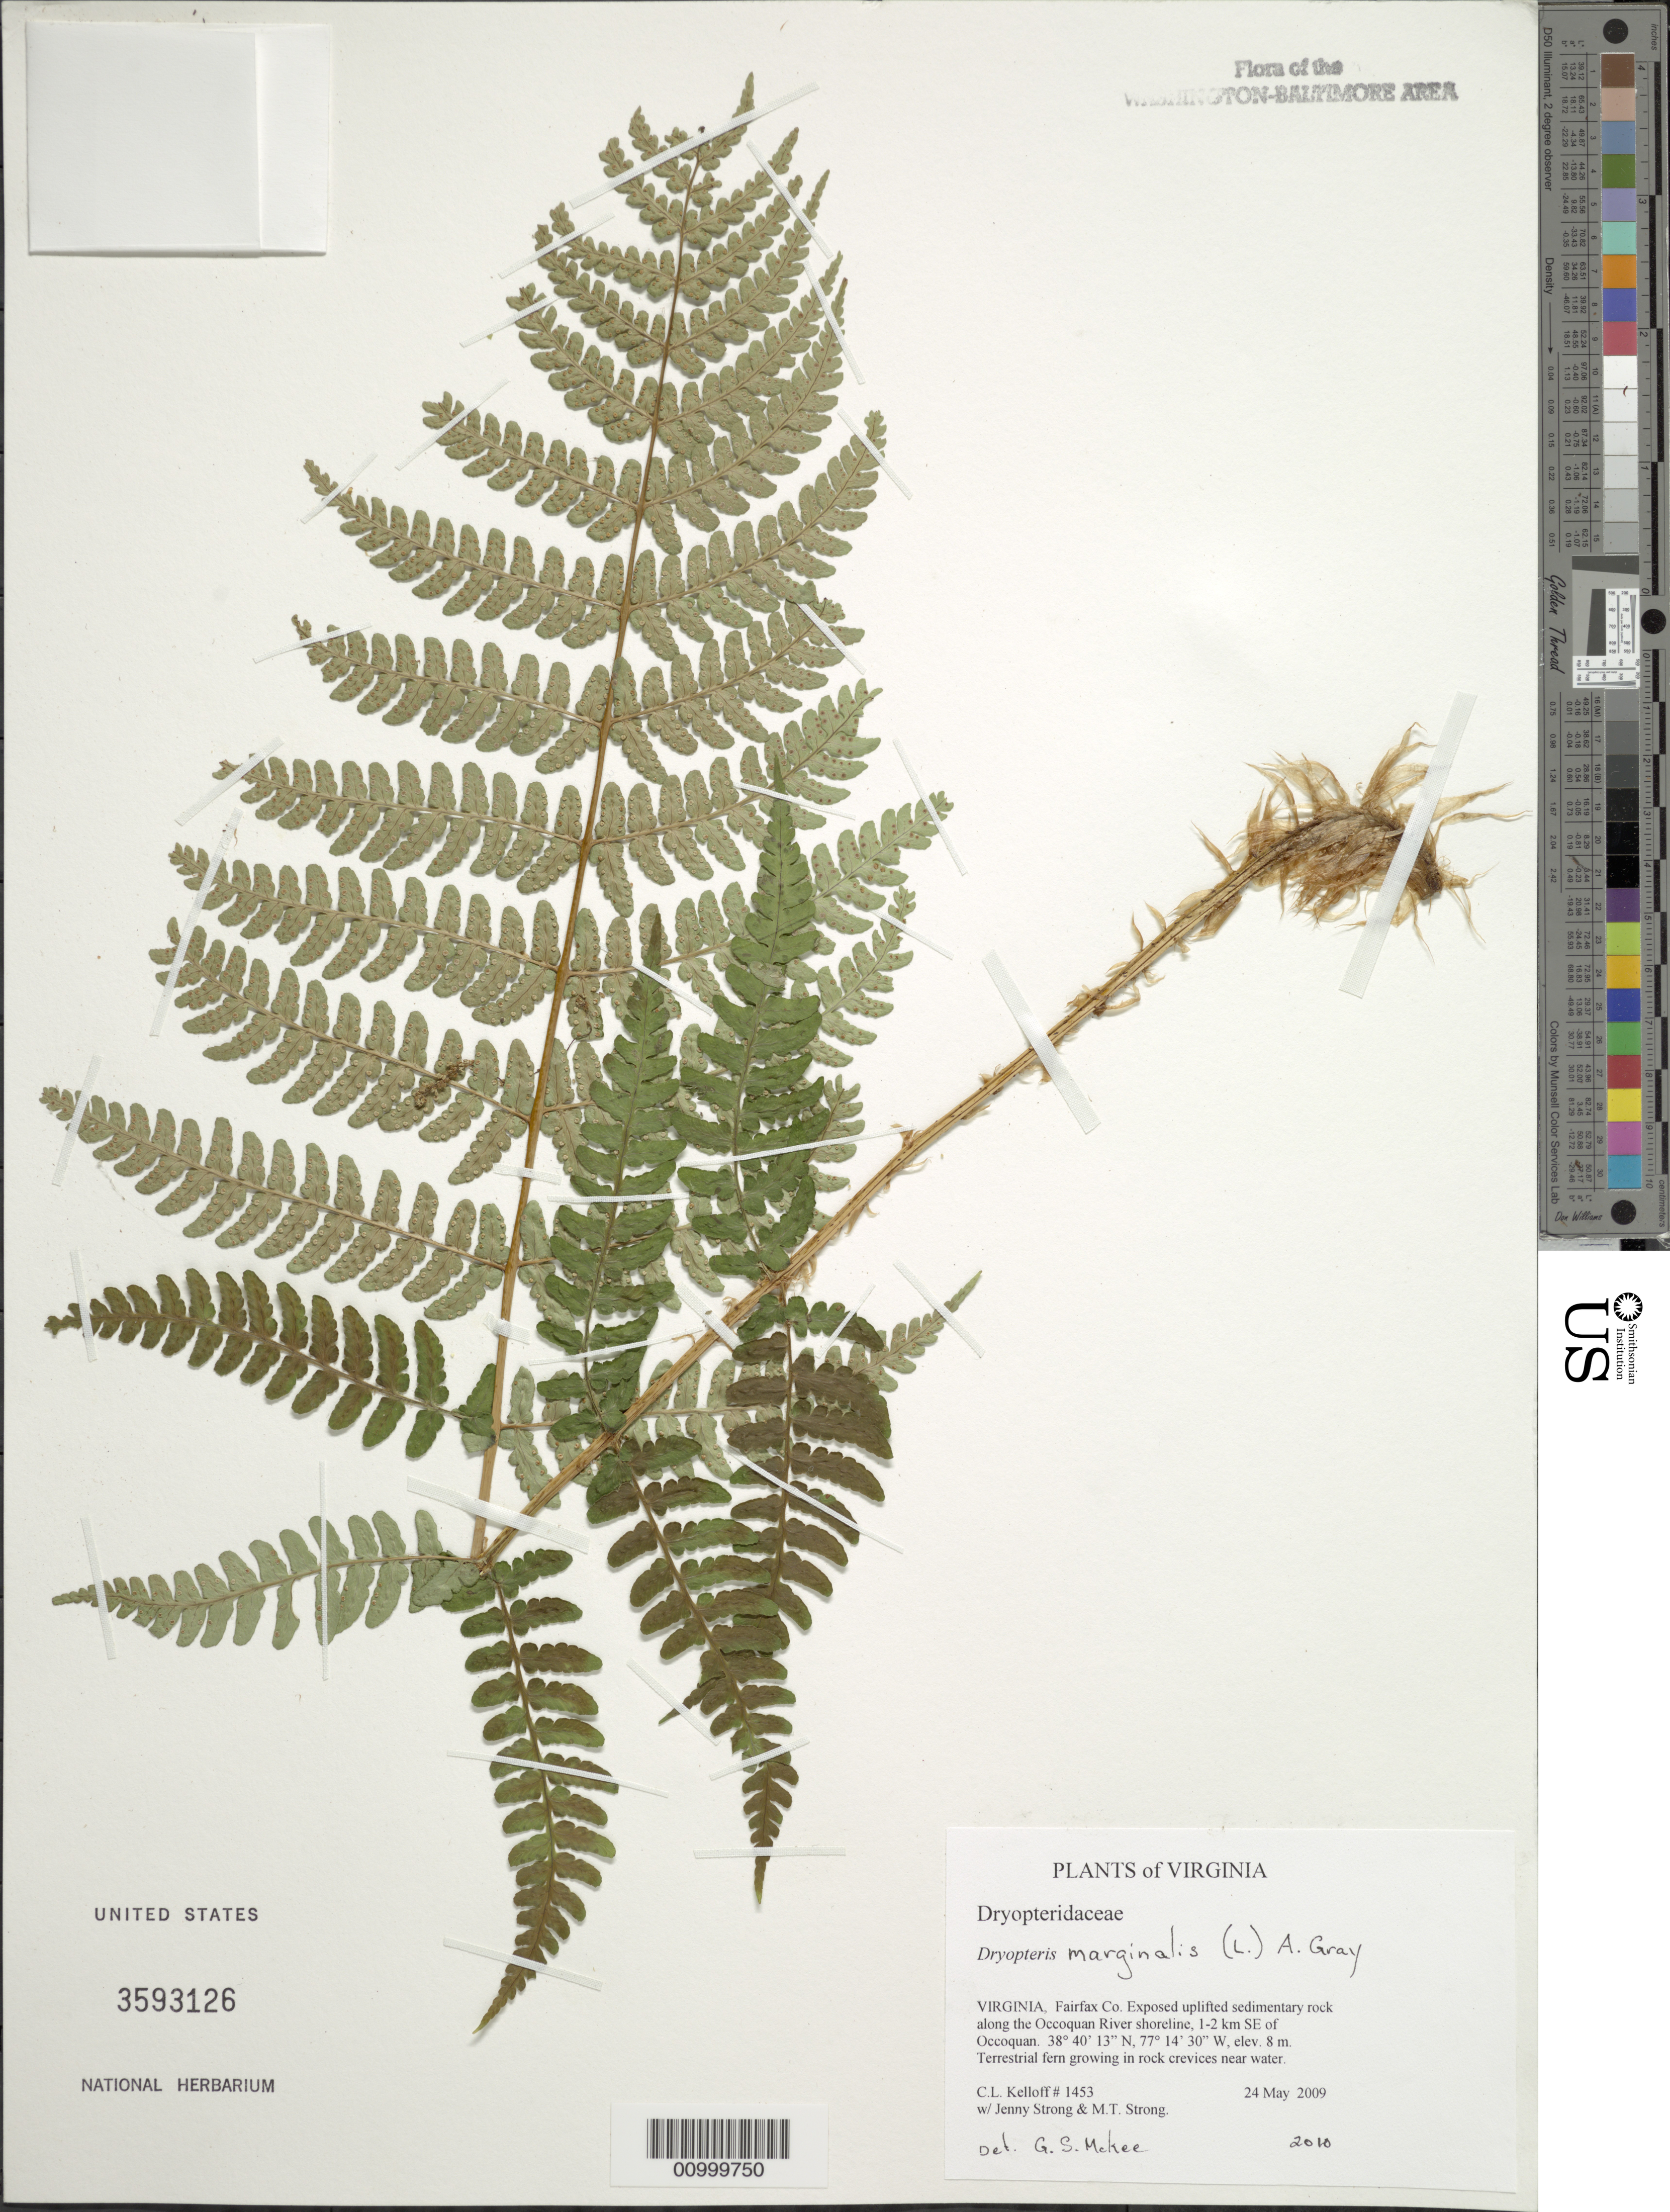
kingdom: Plantae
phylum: Tracheophyta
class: Polypodiopsida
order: Polypodiales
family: Dryopteridaceae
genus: Dryopteris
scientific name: Dryopteris marginalis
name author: (L.) A. Gray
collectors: C. L. Kelloff, J. L. Strong & M. T. Strong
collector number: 1453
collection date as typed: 24 May 2009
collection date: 2009-05-24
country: United States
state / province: Virginia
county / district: Fairfax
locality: Along the Occoquan River shoreline, 1-2 km SE of Occoquan.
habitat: Exposed uplifted sedimentary rock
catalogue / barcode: US 3593126